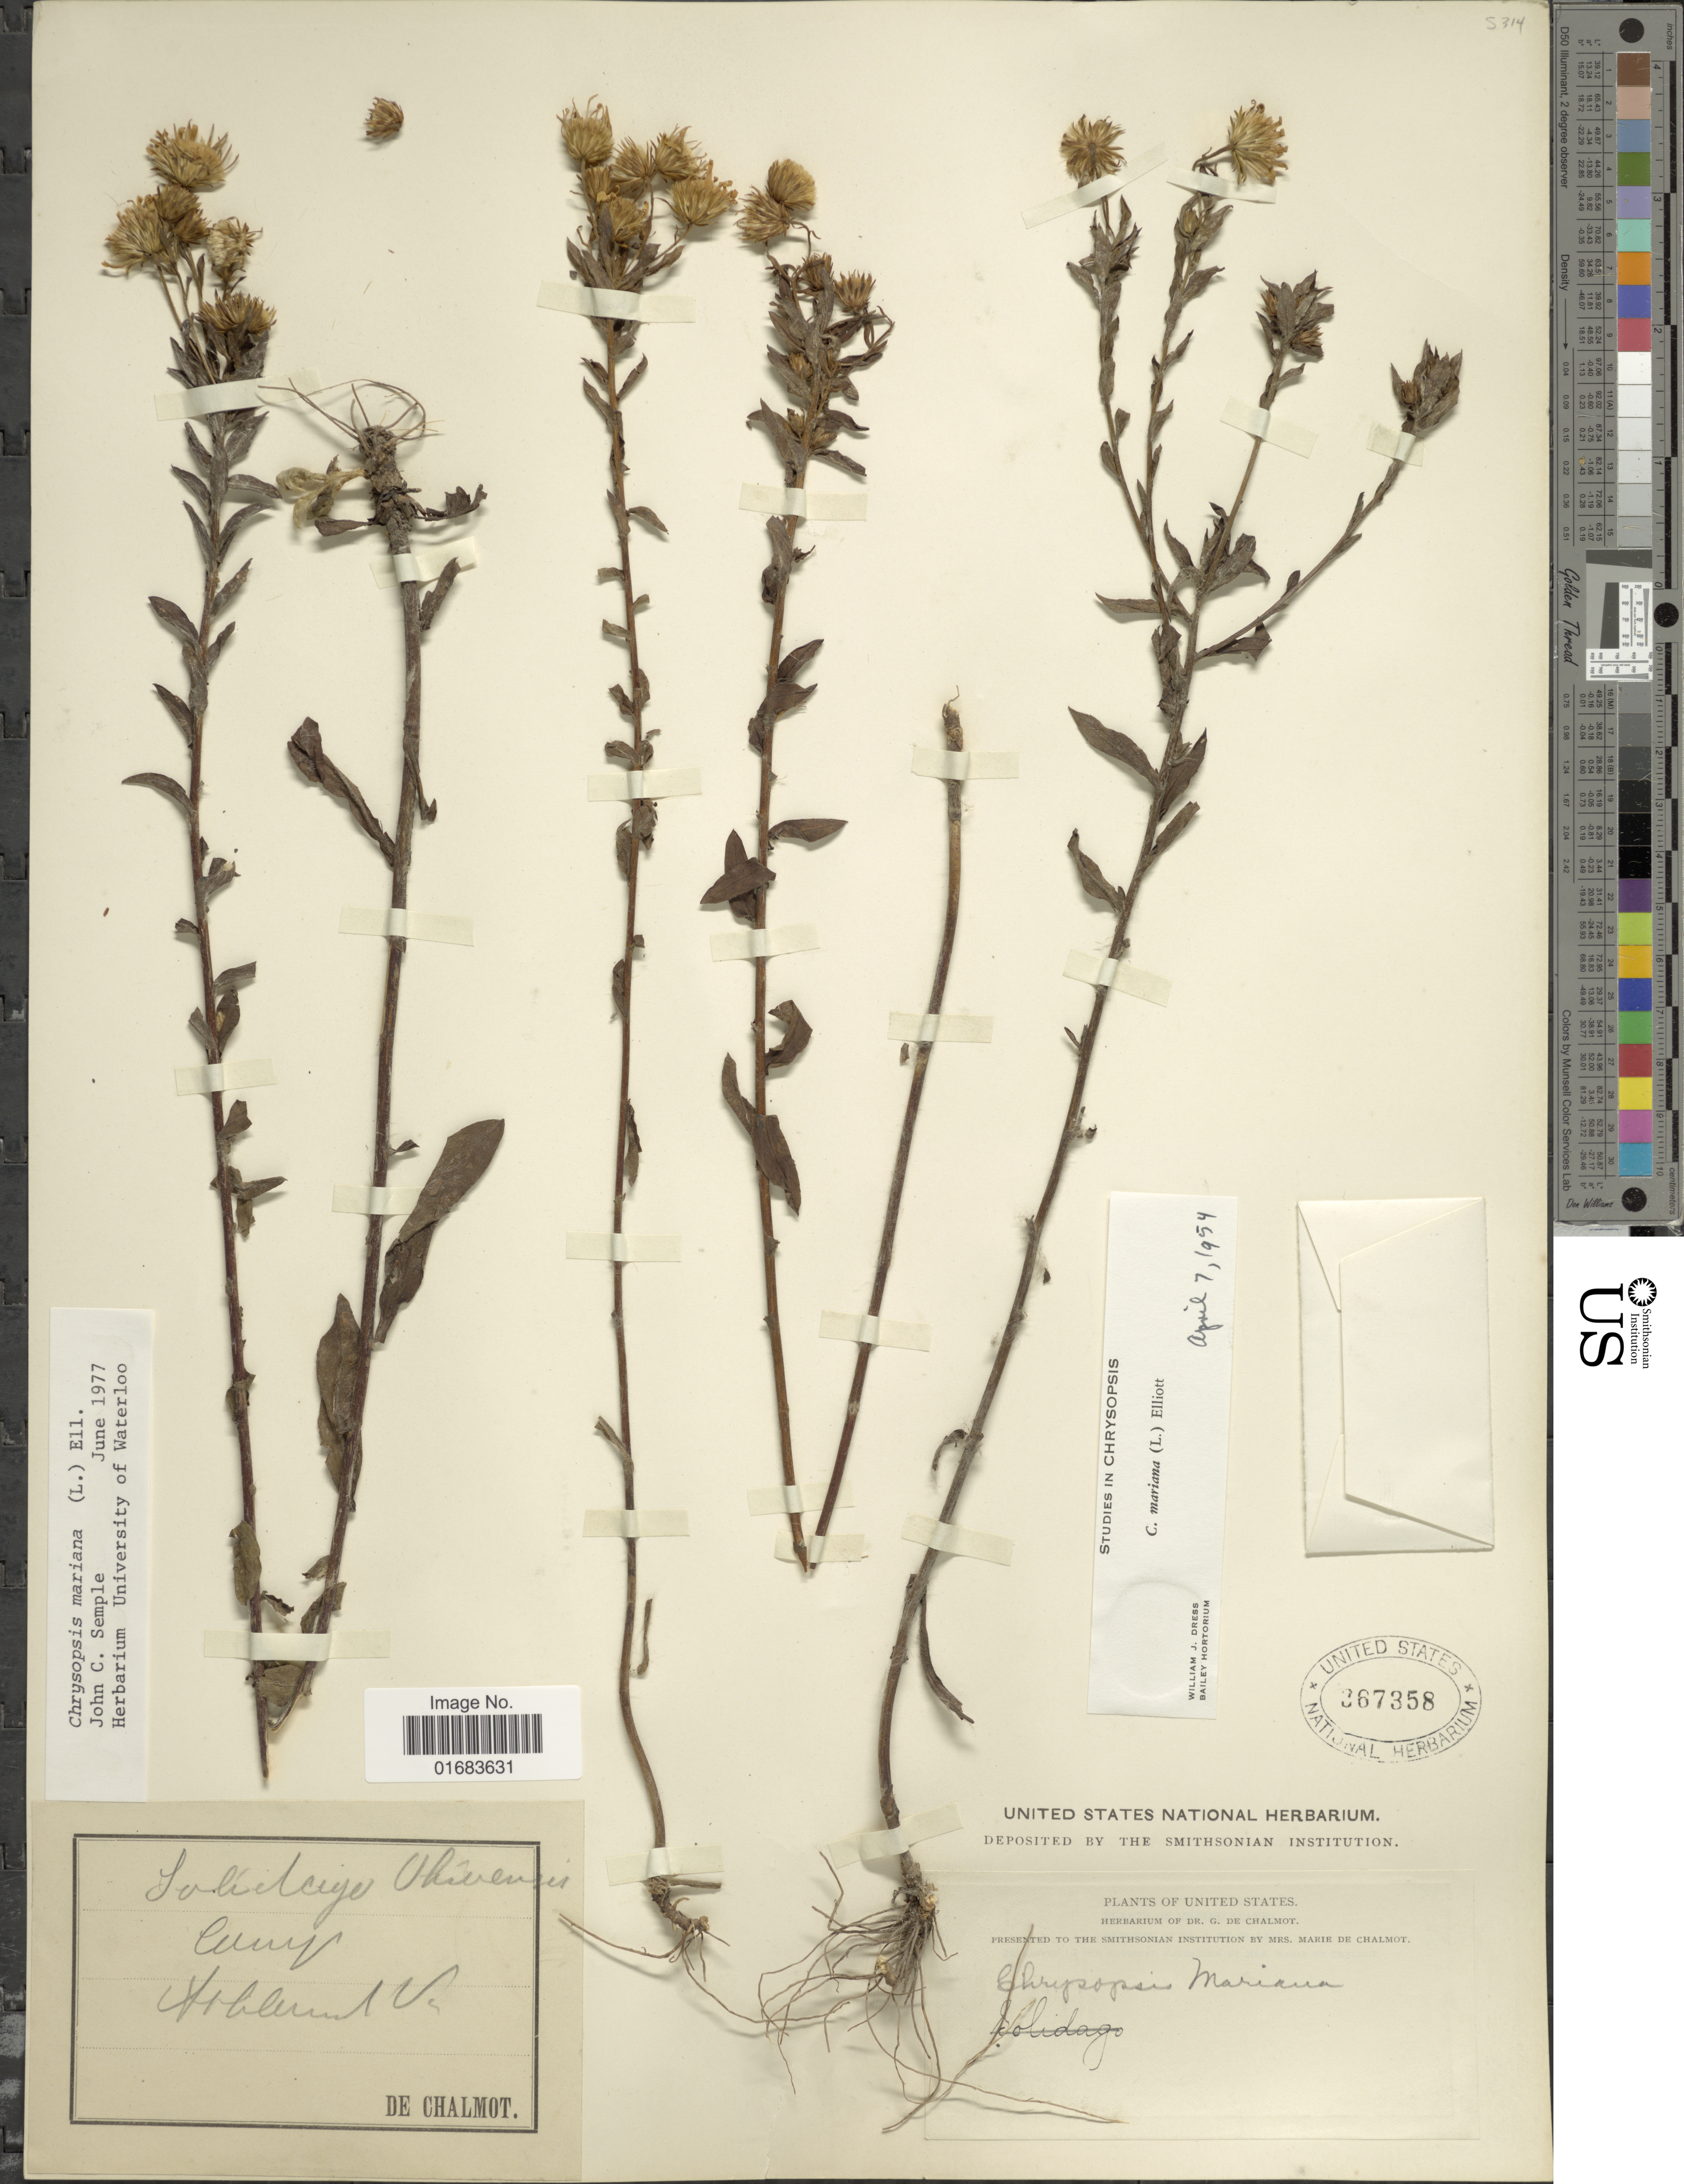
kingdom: Plantae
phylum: Tracheophyta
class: Magnoliopsida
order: Asterales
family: Asteraceae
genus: Chrysopsis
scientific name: Chrysopsis mariana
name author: (L.) Elliott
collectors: G. de Chalmot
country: United States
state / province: Virginia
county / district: Hanover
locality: Ashland.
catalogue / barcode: US 367358